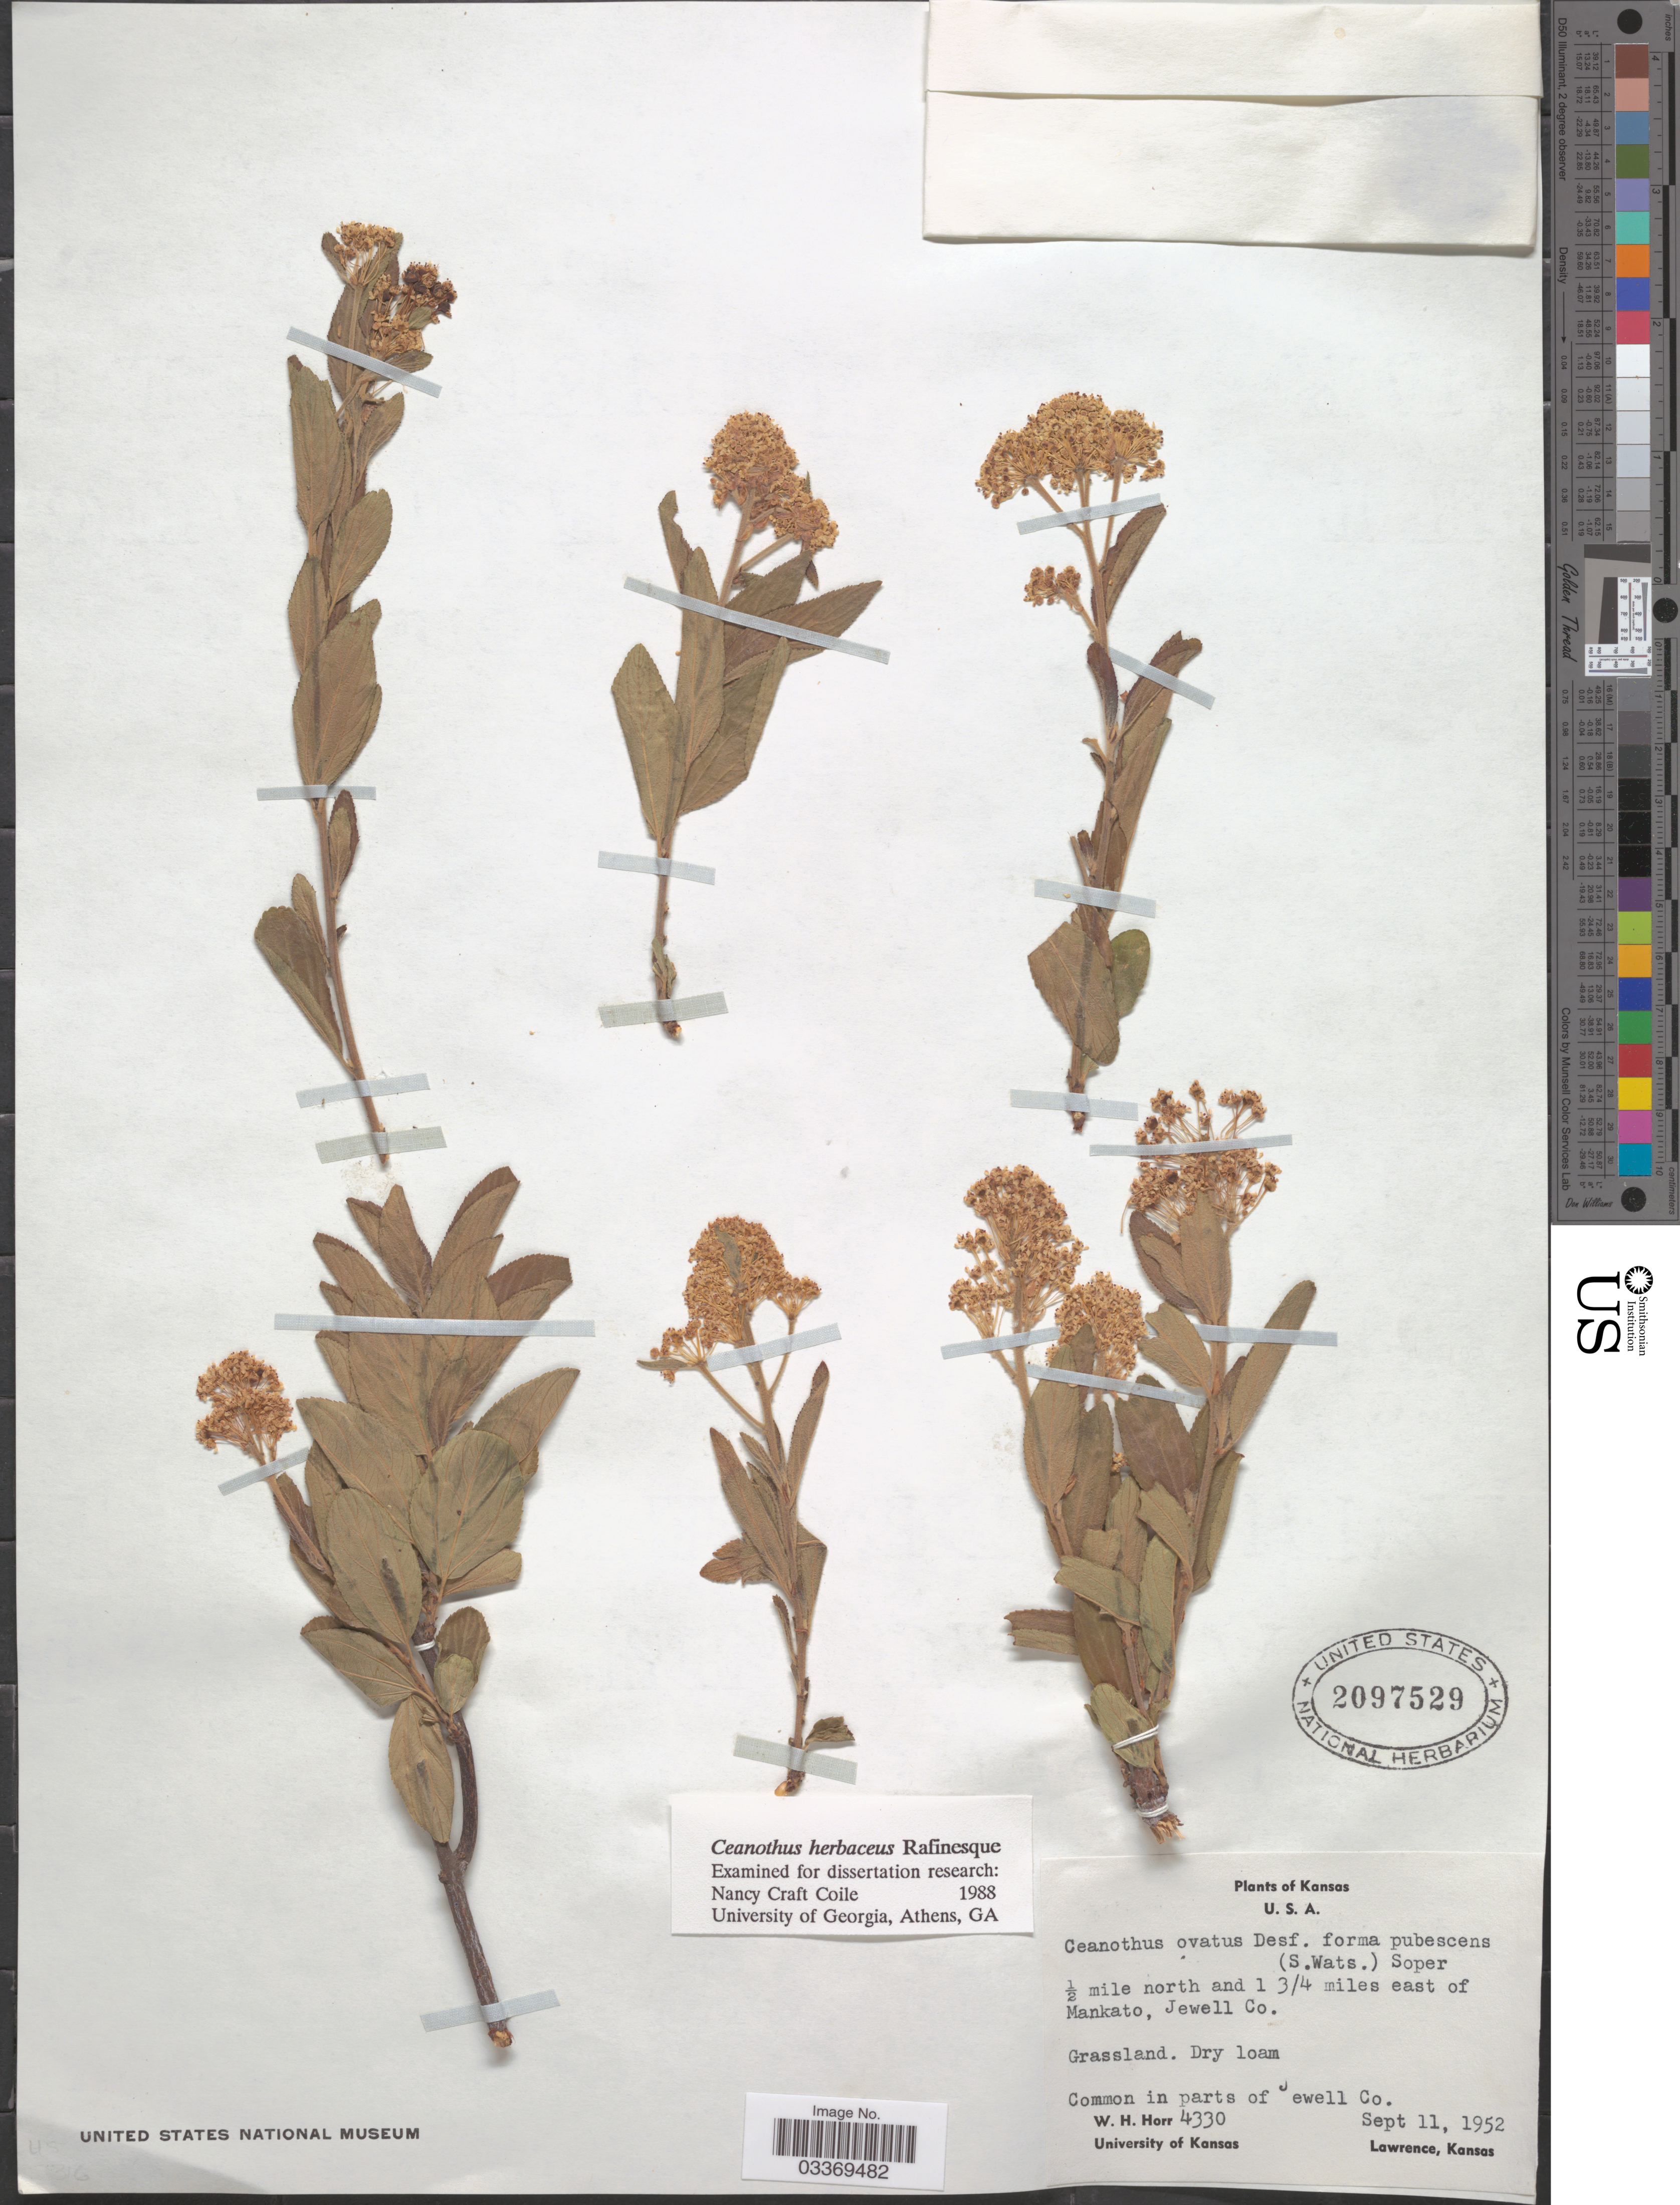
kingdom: Plantae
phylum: Tracheophyta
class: Magnoliopsida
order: Rosales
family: Rhamnaceae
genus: Ceanothus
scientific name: Ceanothus ovatus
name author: Desf.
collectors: W. H. Horr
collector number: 4330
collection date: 1952-09-11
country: United States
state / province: Kansas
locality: ½ mile north and 1 3/4 miles east of Mankato, Jewell Co.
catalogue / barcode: US 2097529